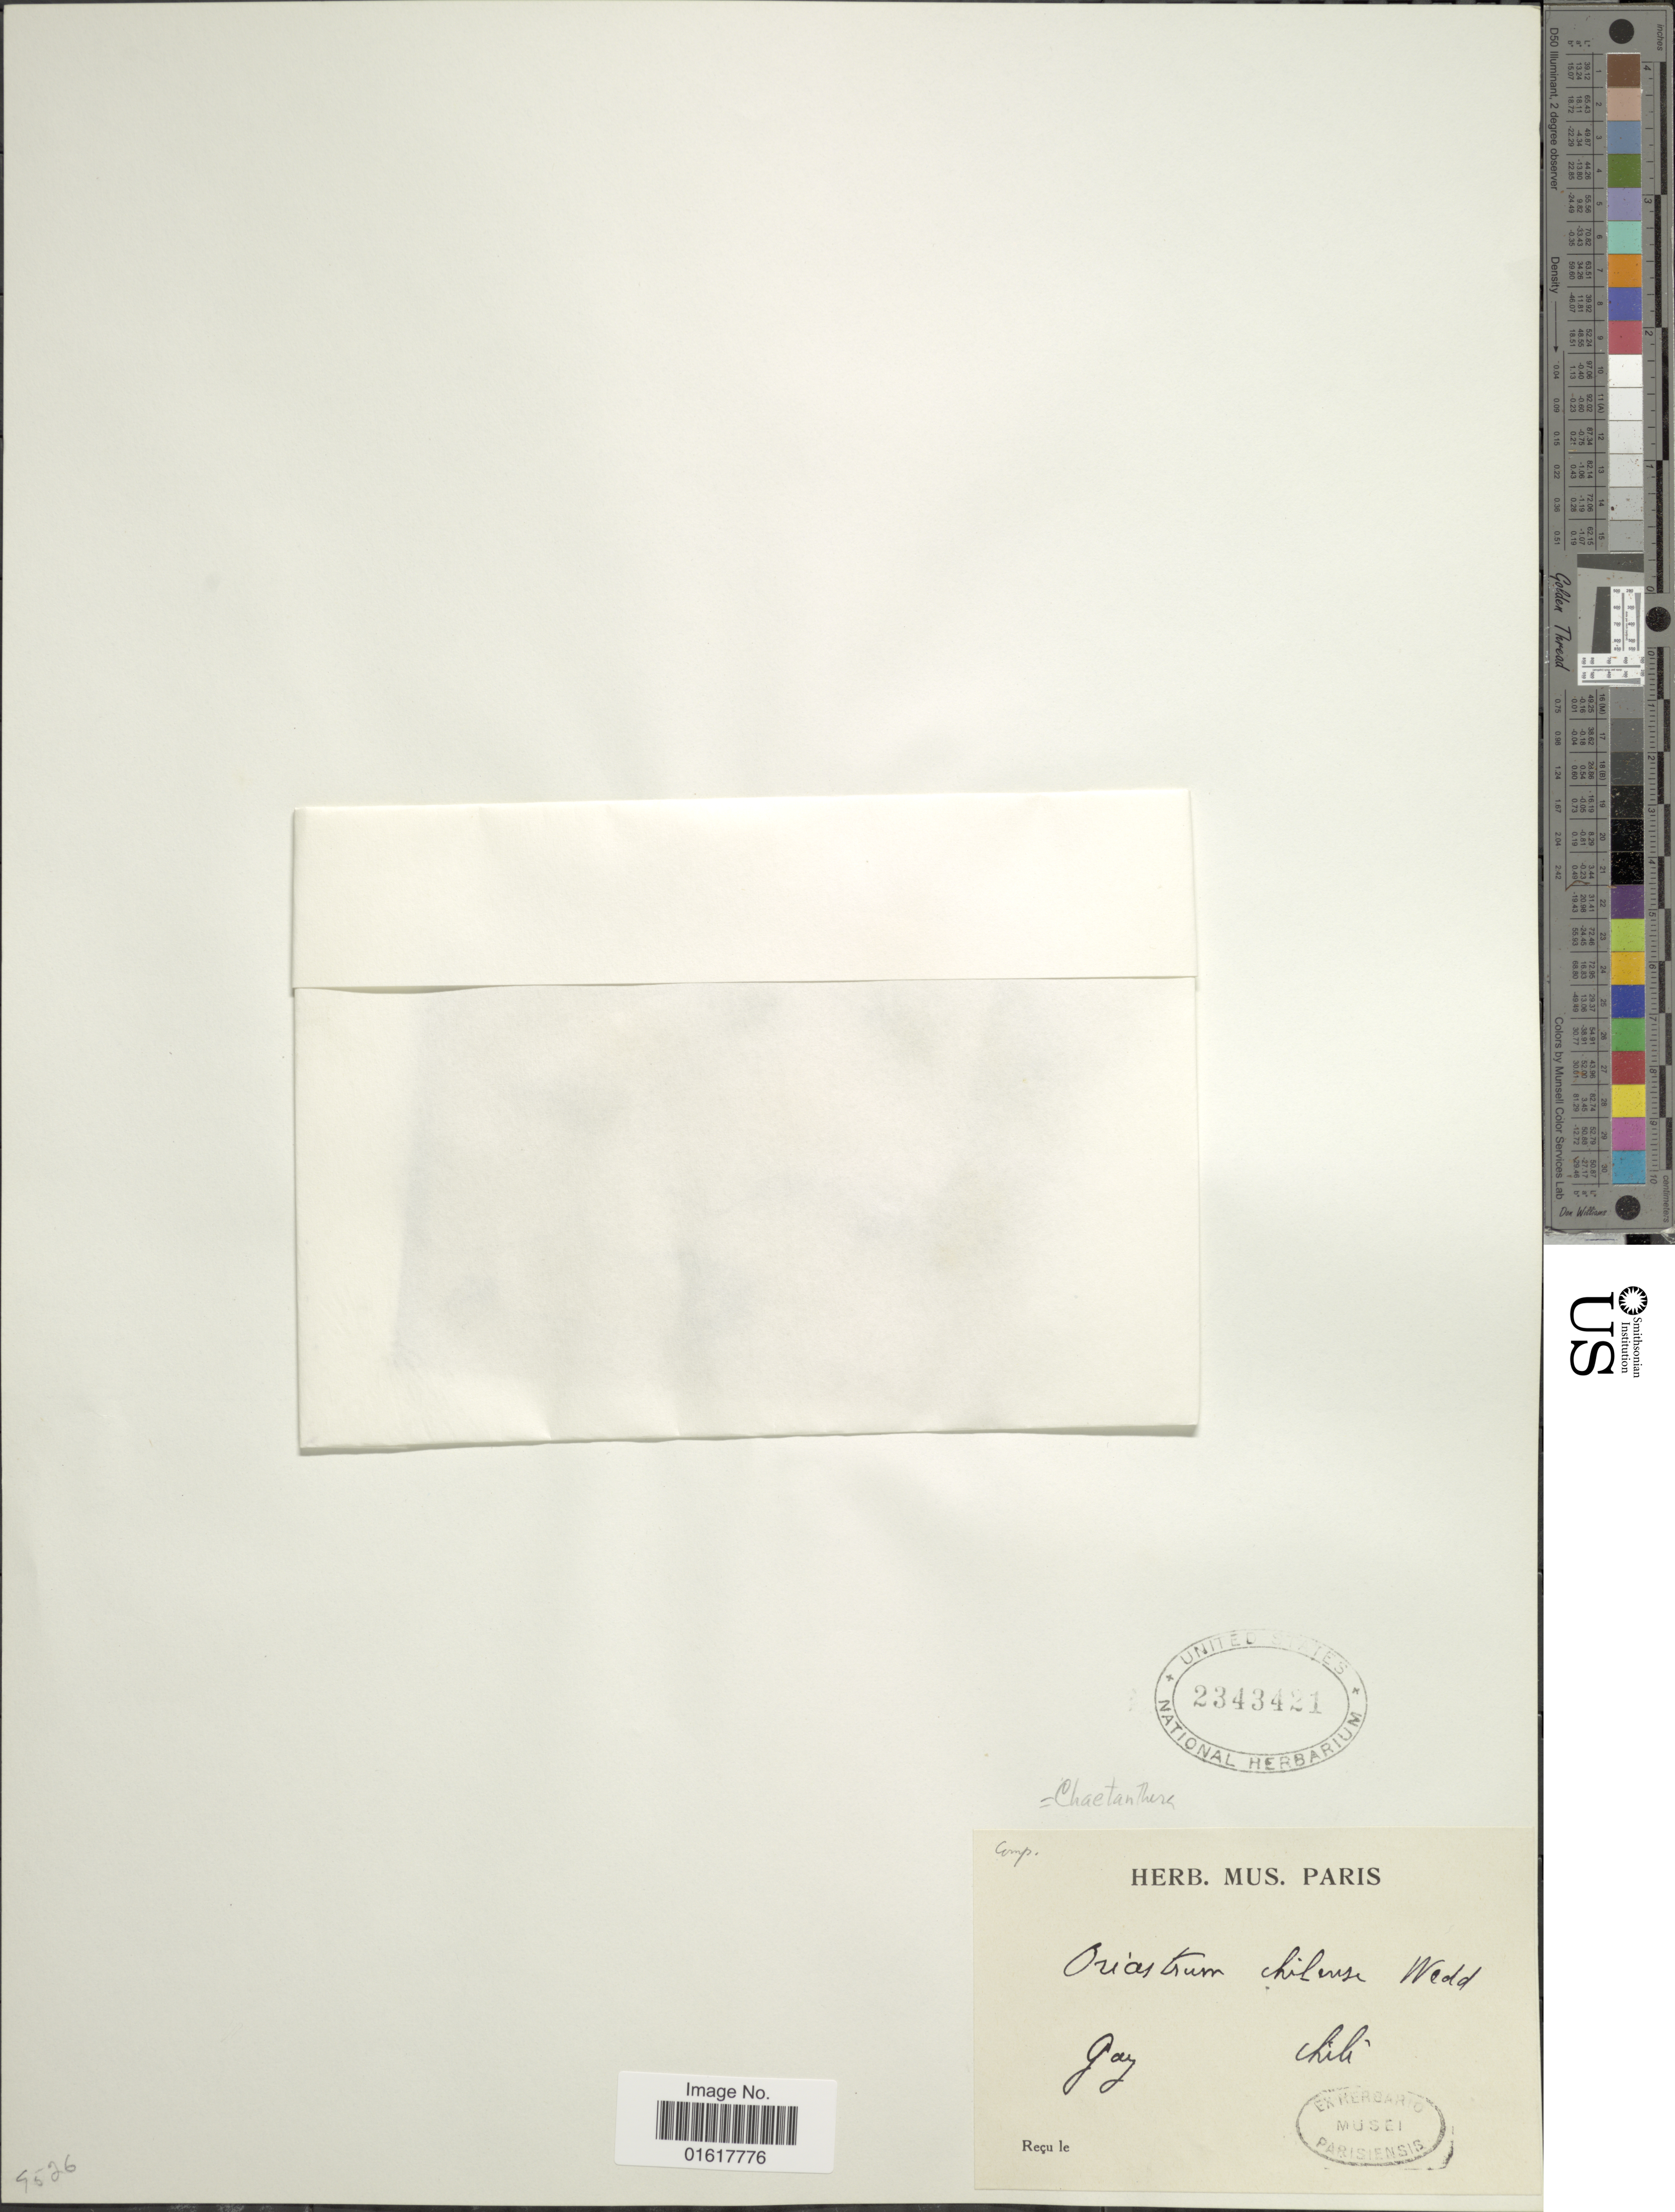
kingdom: Plantae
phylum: Tracheophyta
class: Magnoliopsida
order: Asterales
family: Asteraceae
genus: Chaetanthera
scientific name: Chaetanthera chilensis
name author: (Willd.) DC.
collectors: Bro. Claude-Joseph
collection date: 1919-01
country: Chile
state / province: Región Metropolitana (RM)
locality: Santiago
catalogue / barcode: US 2343421